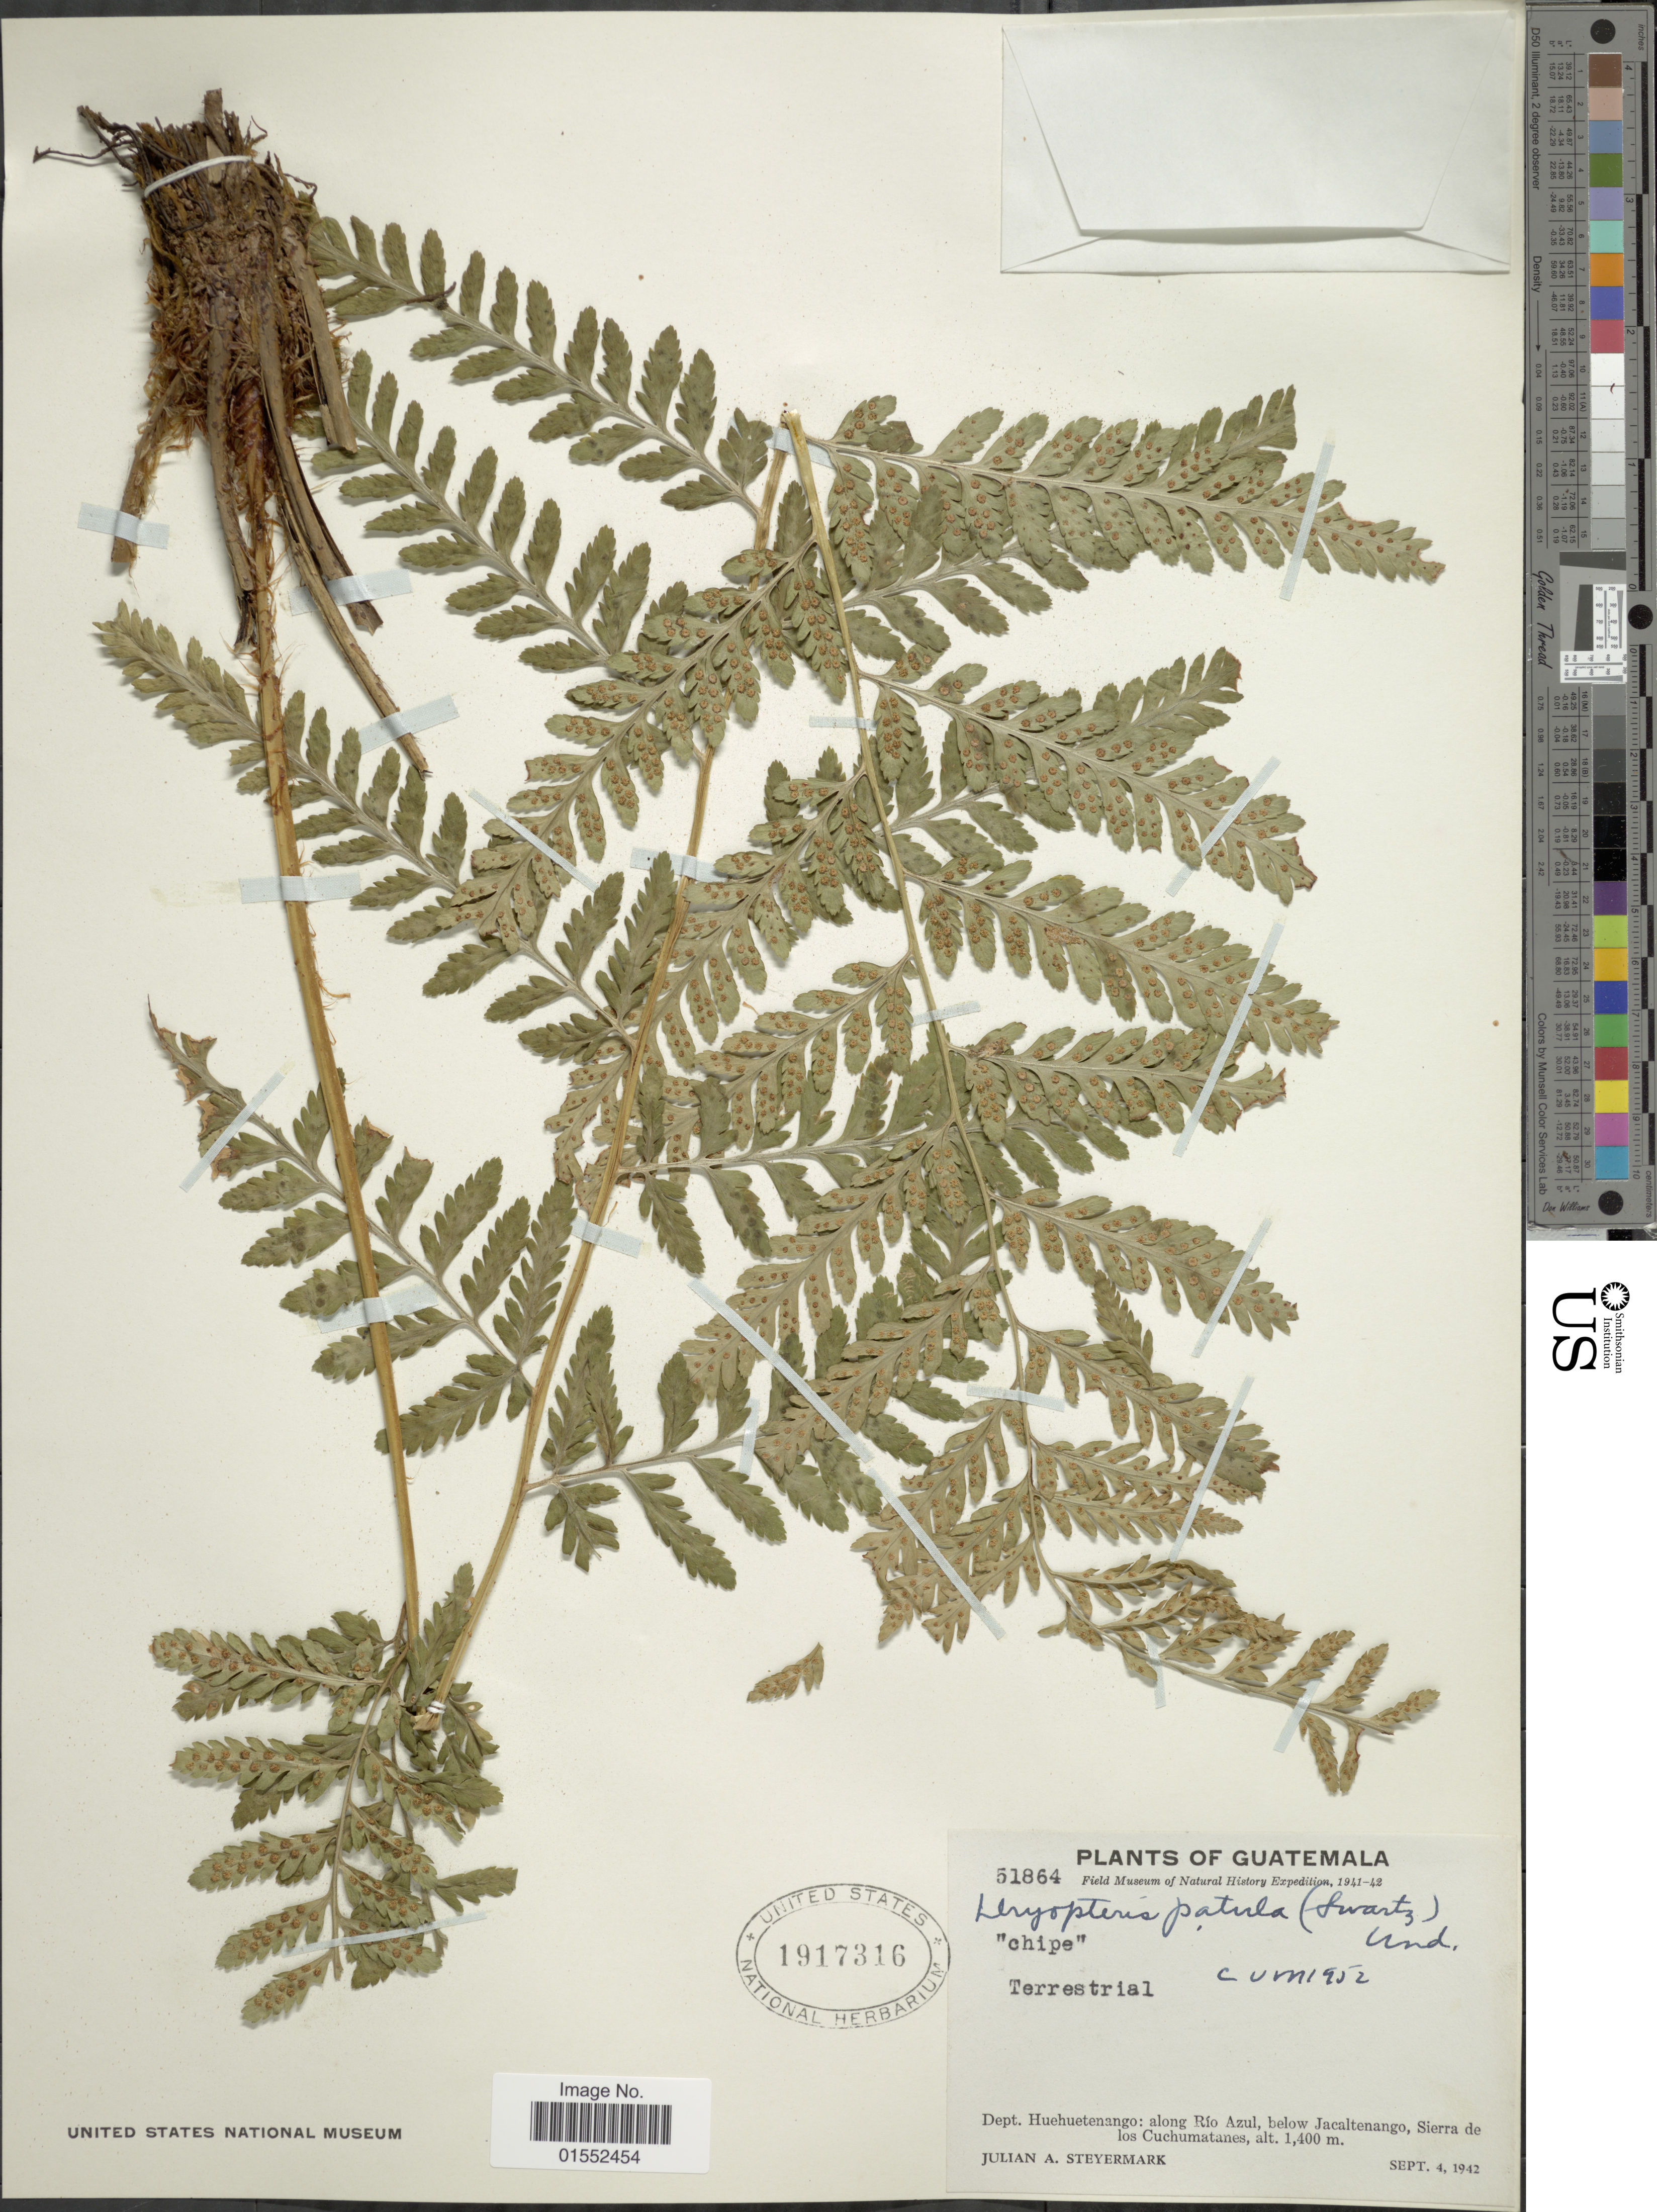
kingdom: Plantae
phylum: Tracheophyta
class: Polypodiopsida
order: Polypodiales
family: Dryopteridaceae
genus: Dryopteris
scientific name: Dryopteris patula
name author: (Sw.) Underw.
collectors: J. Steyermark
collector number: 51864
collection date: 1942-09-04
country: Guatemala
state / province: Huehuetenango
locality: Guatemala. Dept. Huehuetenango: along Rio Azul, below Jacatenango, Sierra de los Cuchumatanes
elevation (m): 1400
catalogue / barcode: US 1917316